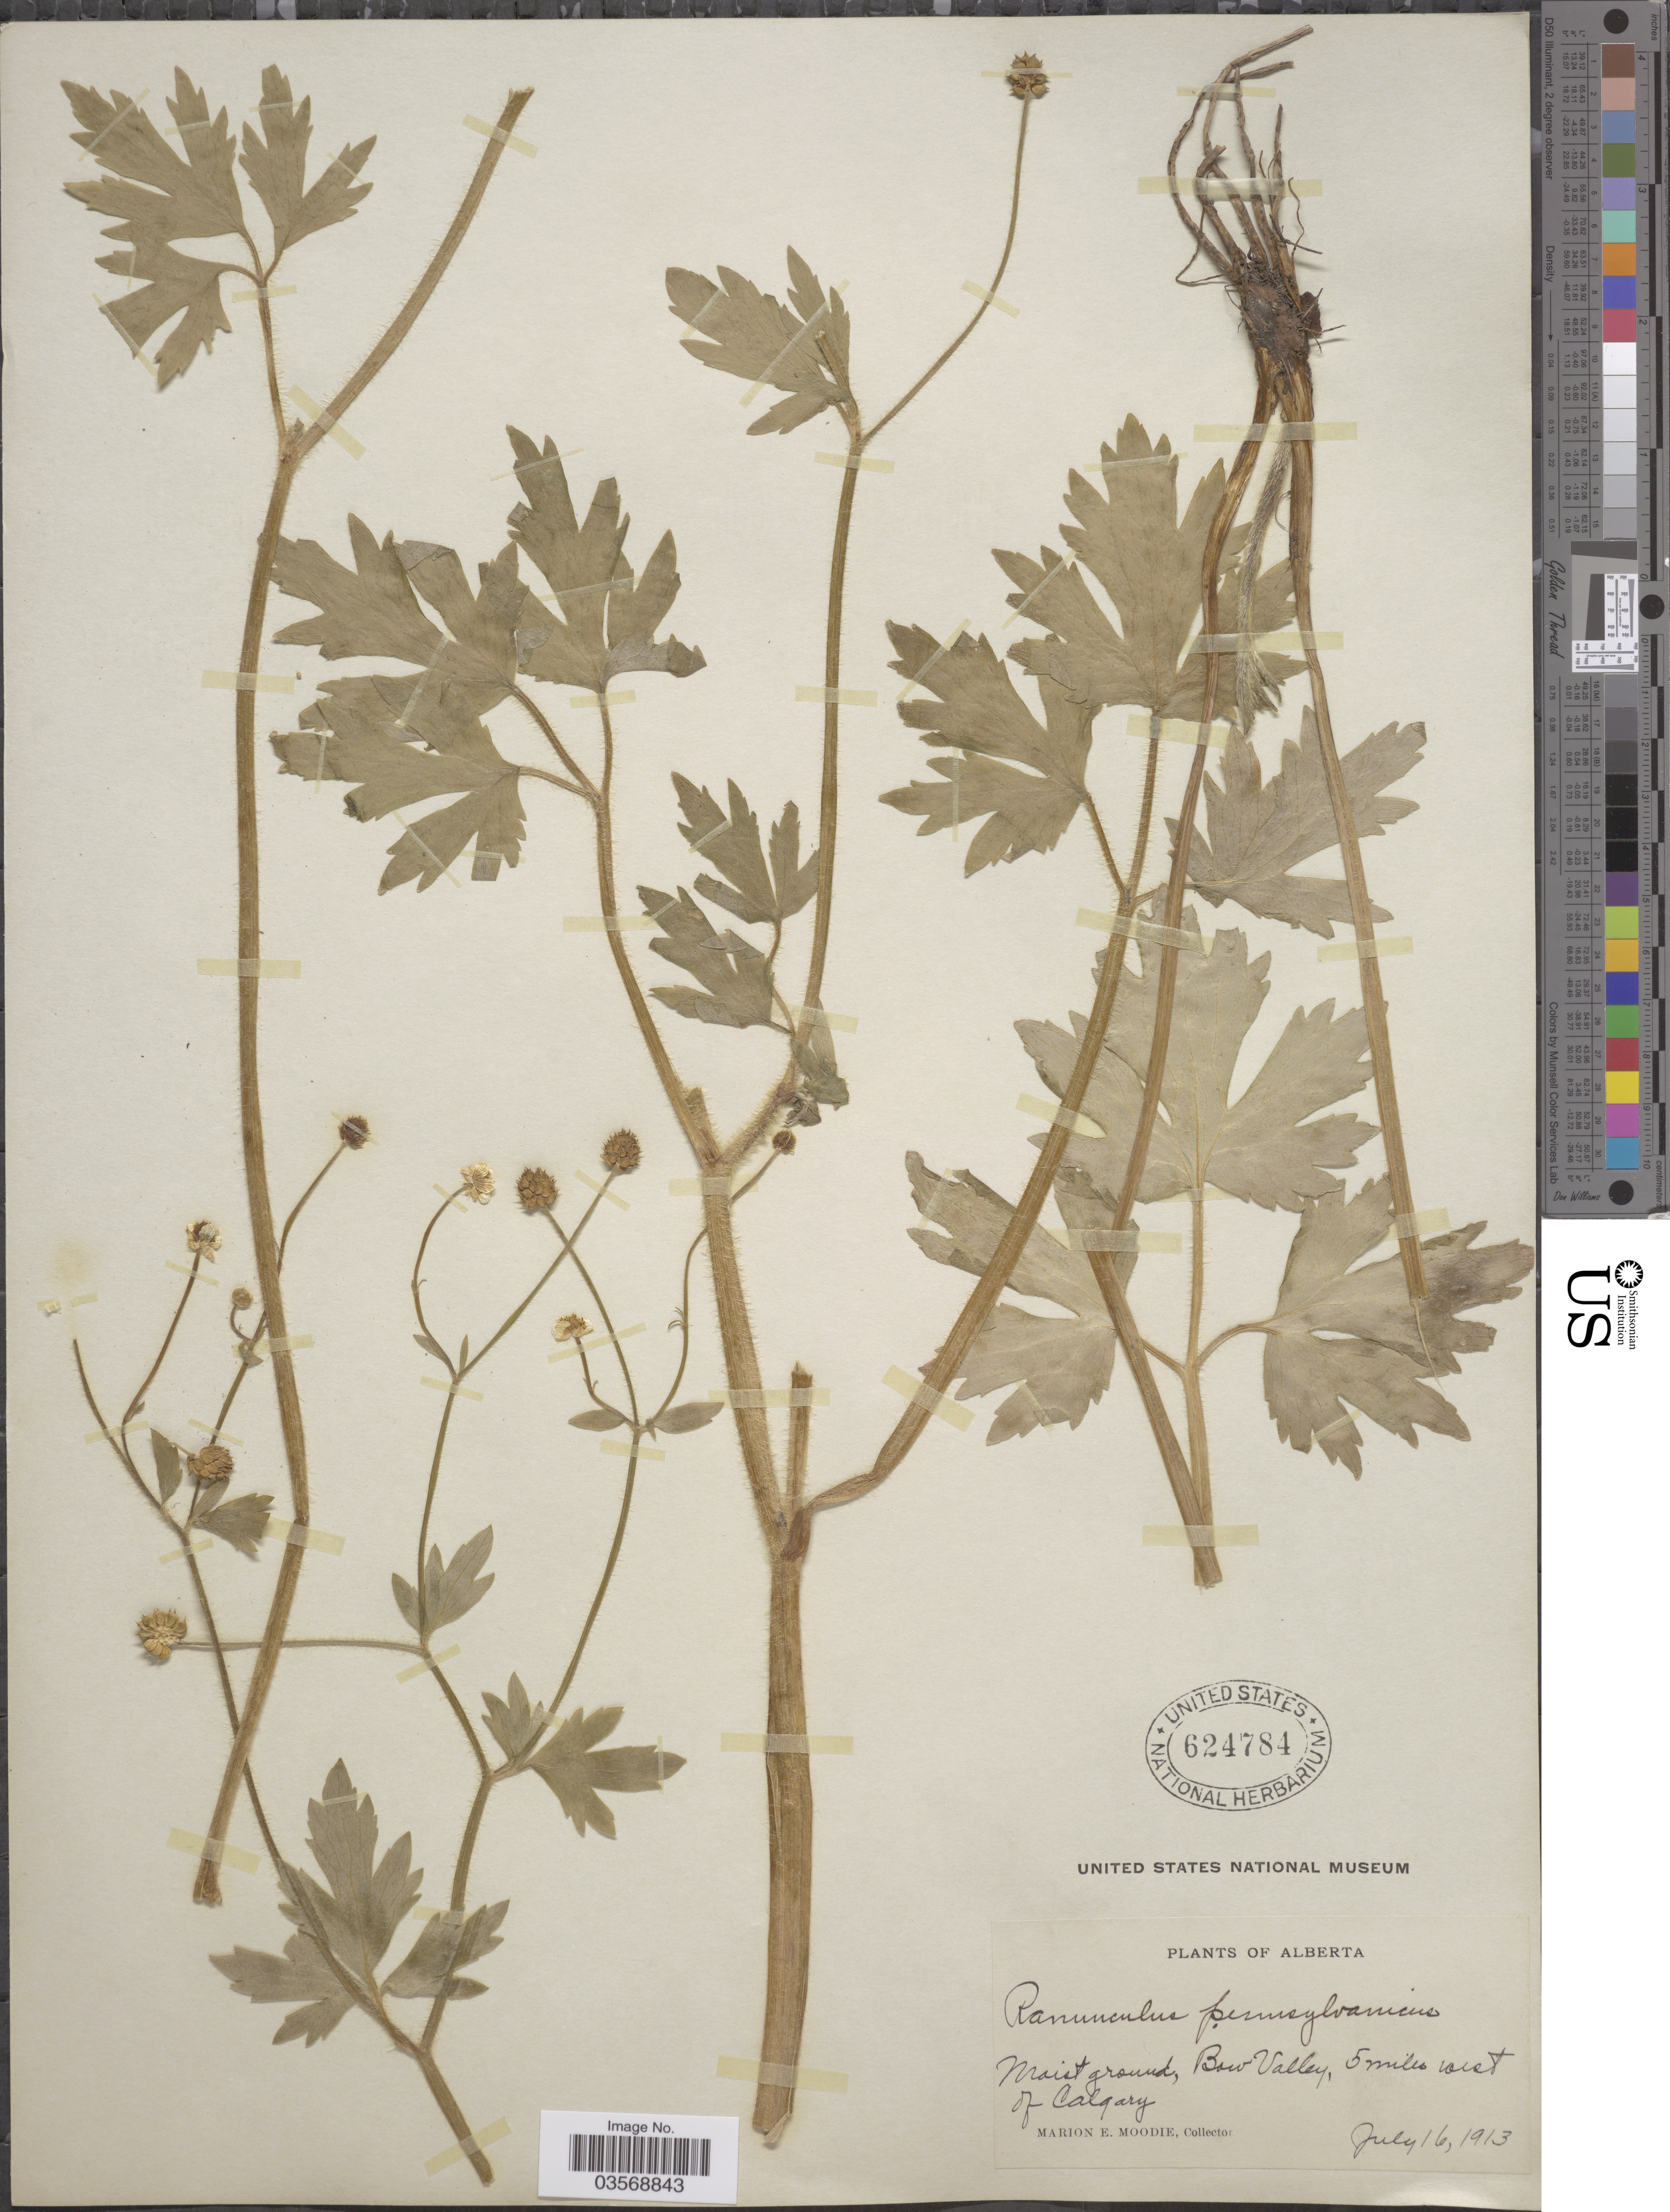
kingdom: Plantae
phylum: Tracheophyta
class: Magnoliopsida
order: Ranunculales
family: Ranunculaceae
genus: Ranunculus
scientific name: Ranunculus pensylvanicus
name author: L. f.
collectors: M. E. Moodie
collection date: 1913-07-16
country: Canada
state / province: Alberta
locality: Bow Valley, 5 miles west of Calgary.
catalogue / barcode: US 624784